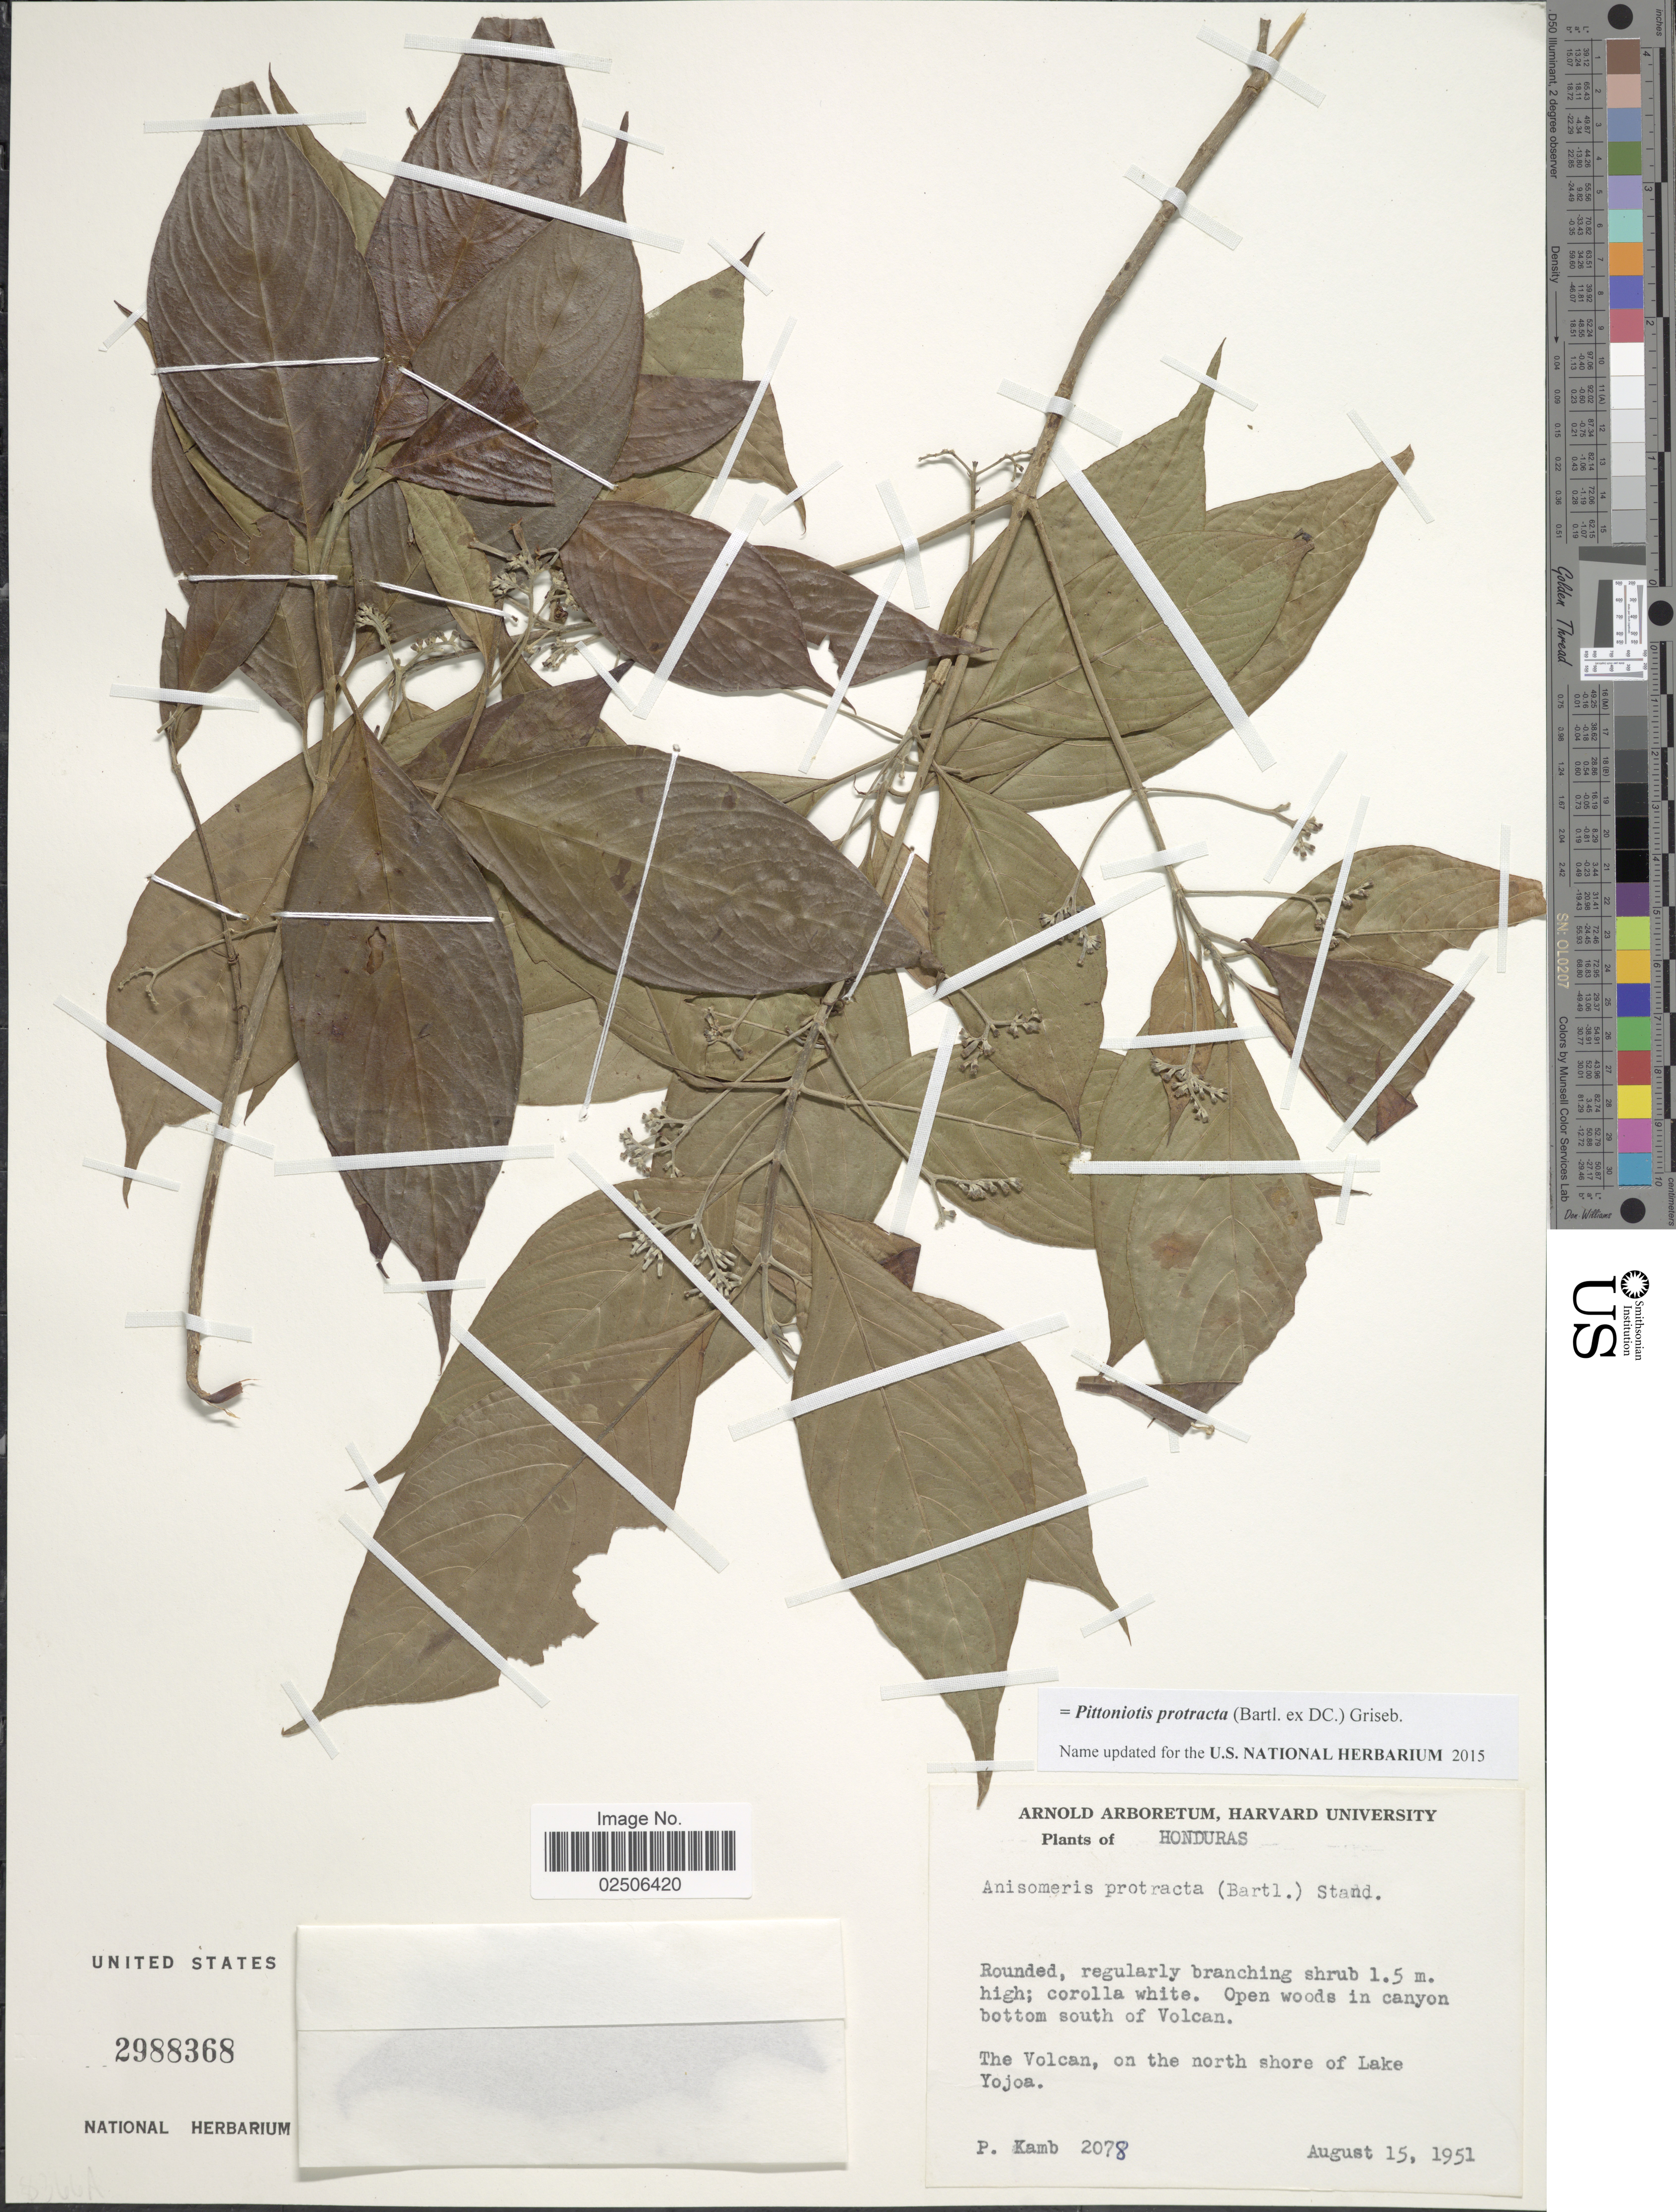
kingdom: Plantae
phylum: Tracheophyta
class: Magnoliopsida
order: Gentianales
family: Rubiaceae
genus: Pittoniotis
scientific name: Pittoniotis protracta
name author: (Bartl. ex DC.) Griseb.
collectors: P. Kamb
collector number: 2078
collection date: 1951-08-15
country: Honduras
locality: Open woods in canyon bottom south of Volcan, The Volcan, on the north shore of Lake Yajoa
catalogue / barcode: US 2988368